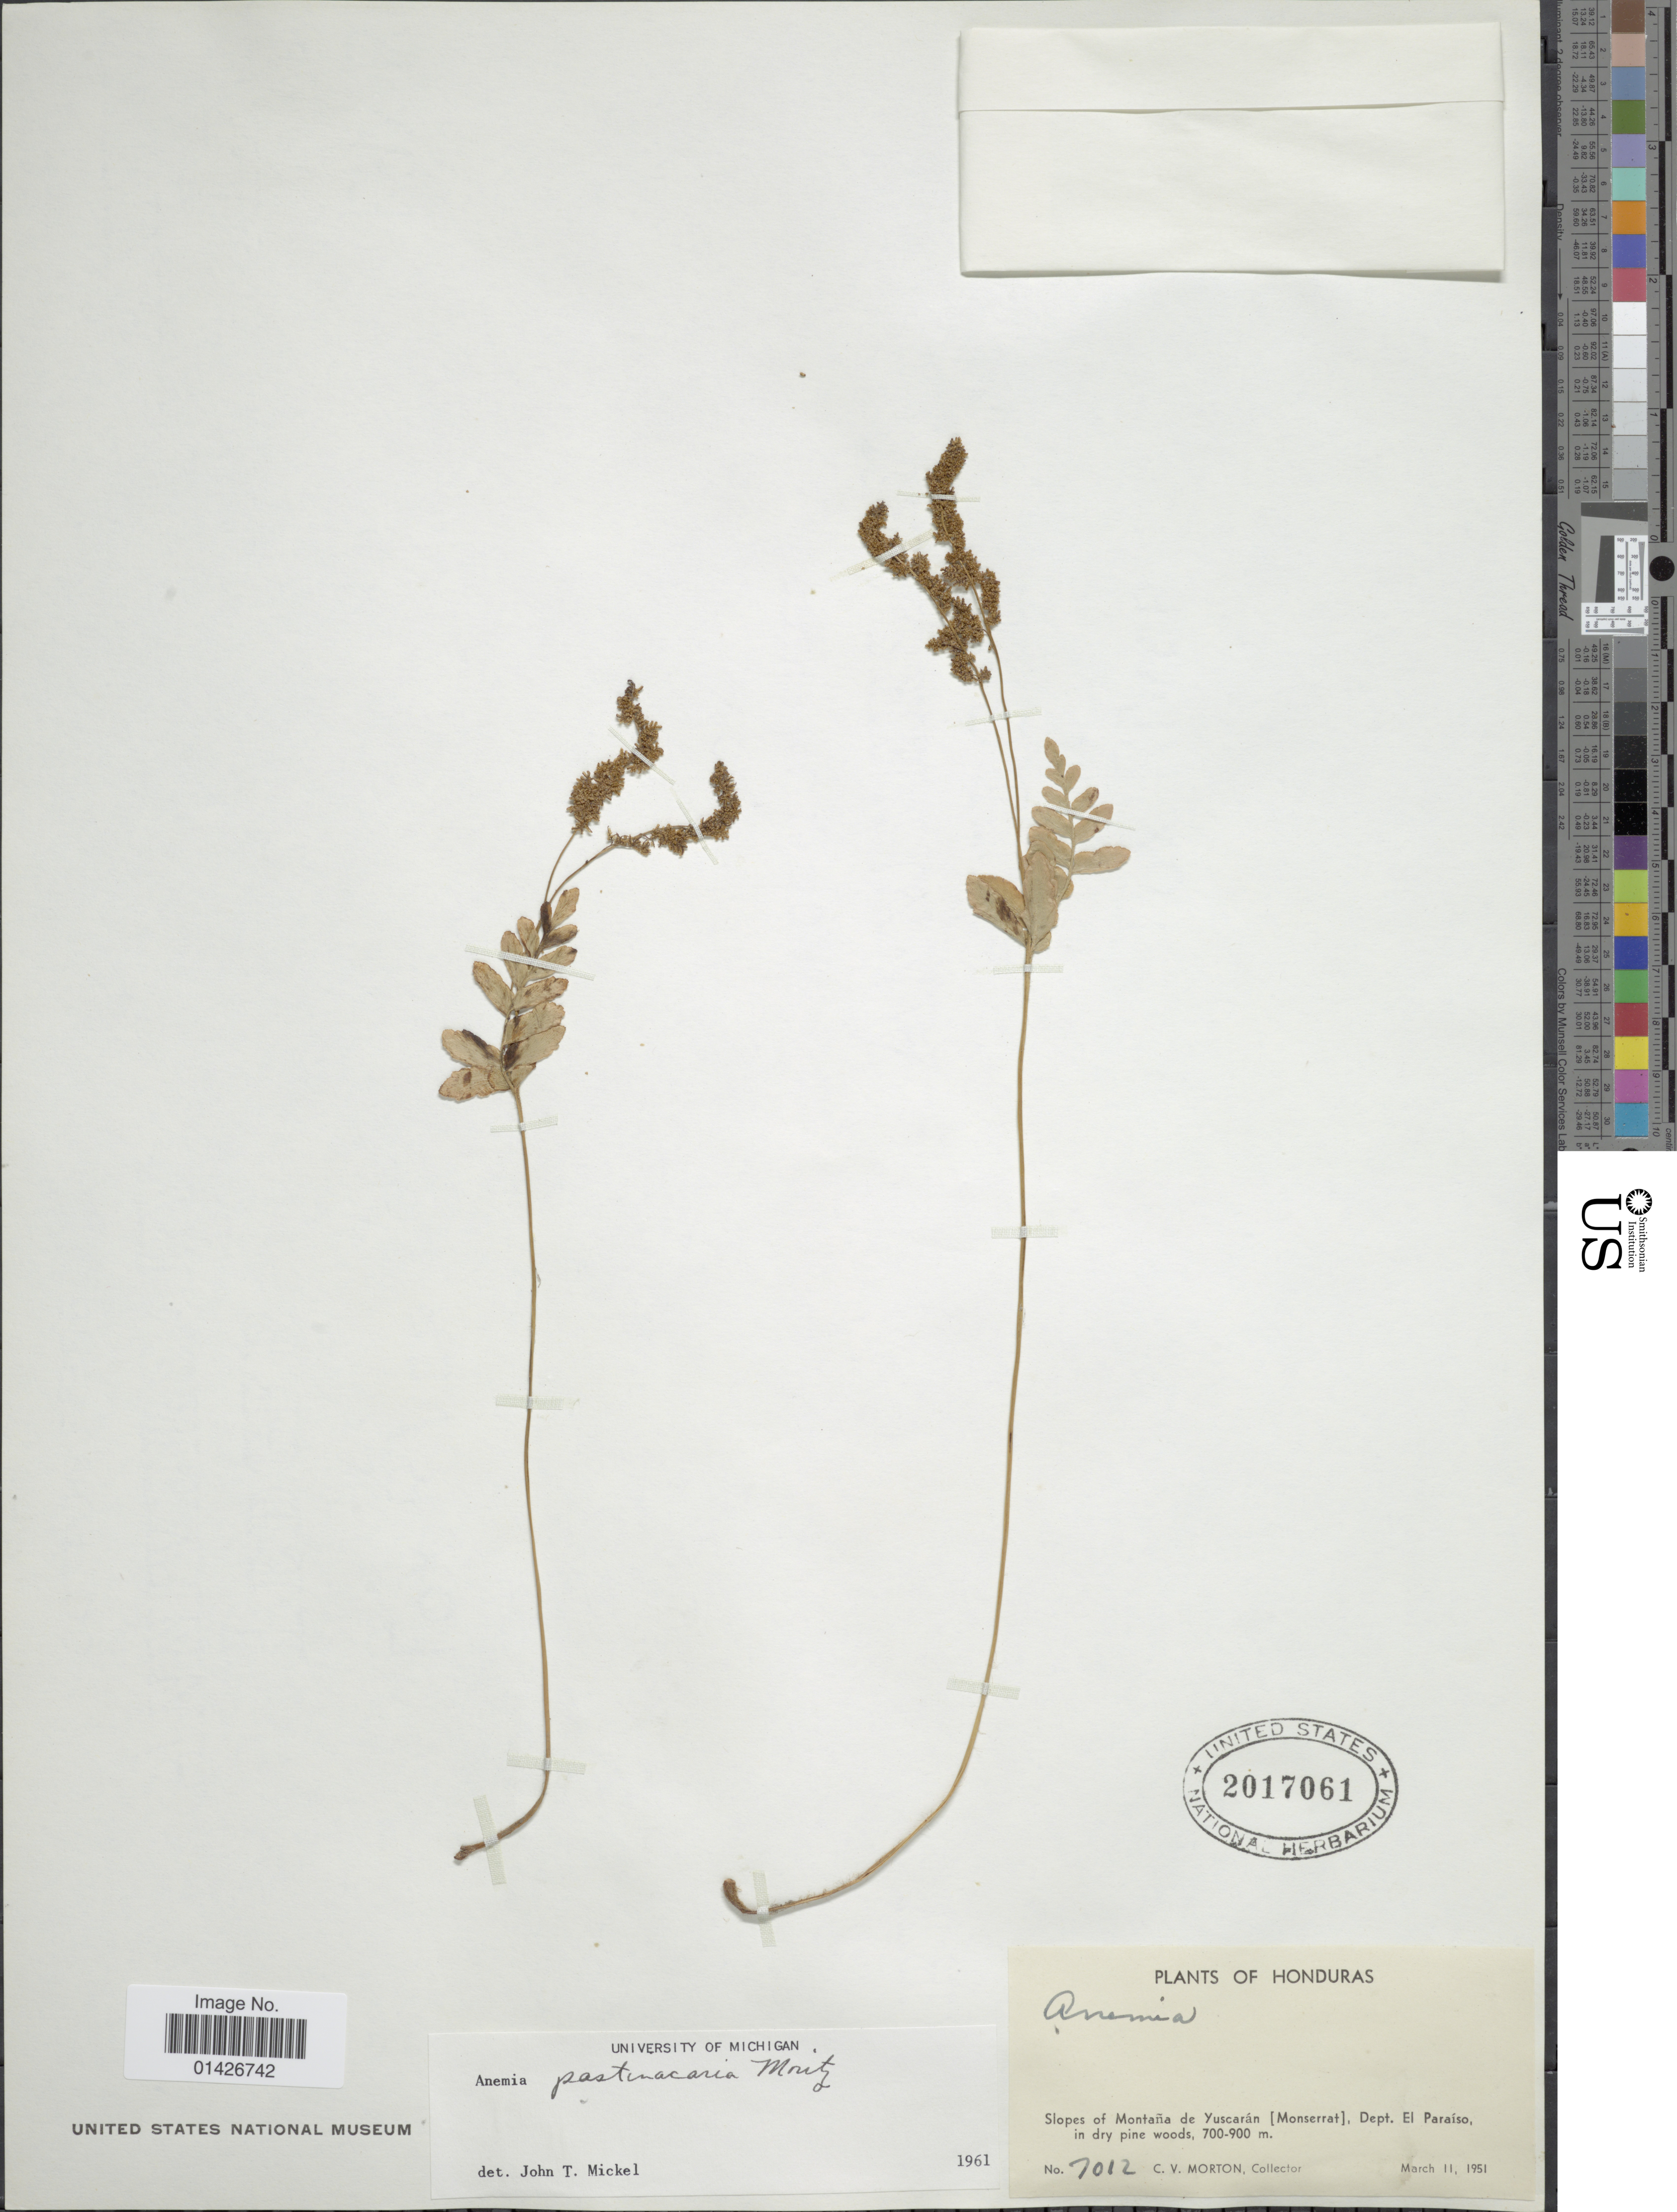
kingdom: Plantae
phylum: Tracheophyta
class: Polypodiopsida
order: Schizaeales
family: Anemiaceae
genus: Anemia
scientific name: Anemia pastinacaria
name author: Moritz ex Prantl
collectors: C. V. Morton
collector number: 7012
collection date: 1951-03-11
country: Honduras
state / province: El Paraíso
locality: Slopes of Montaña de Yuscarán [Montserrat], Dept El Paraiso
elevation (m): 700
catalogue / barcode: US 2017061